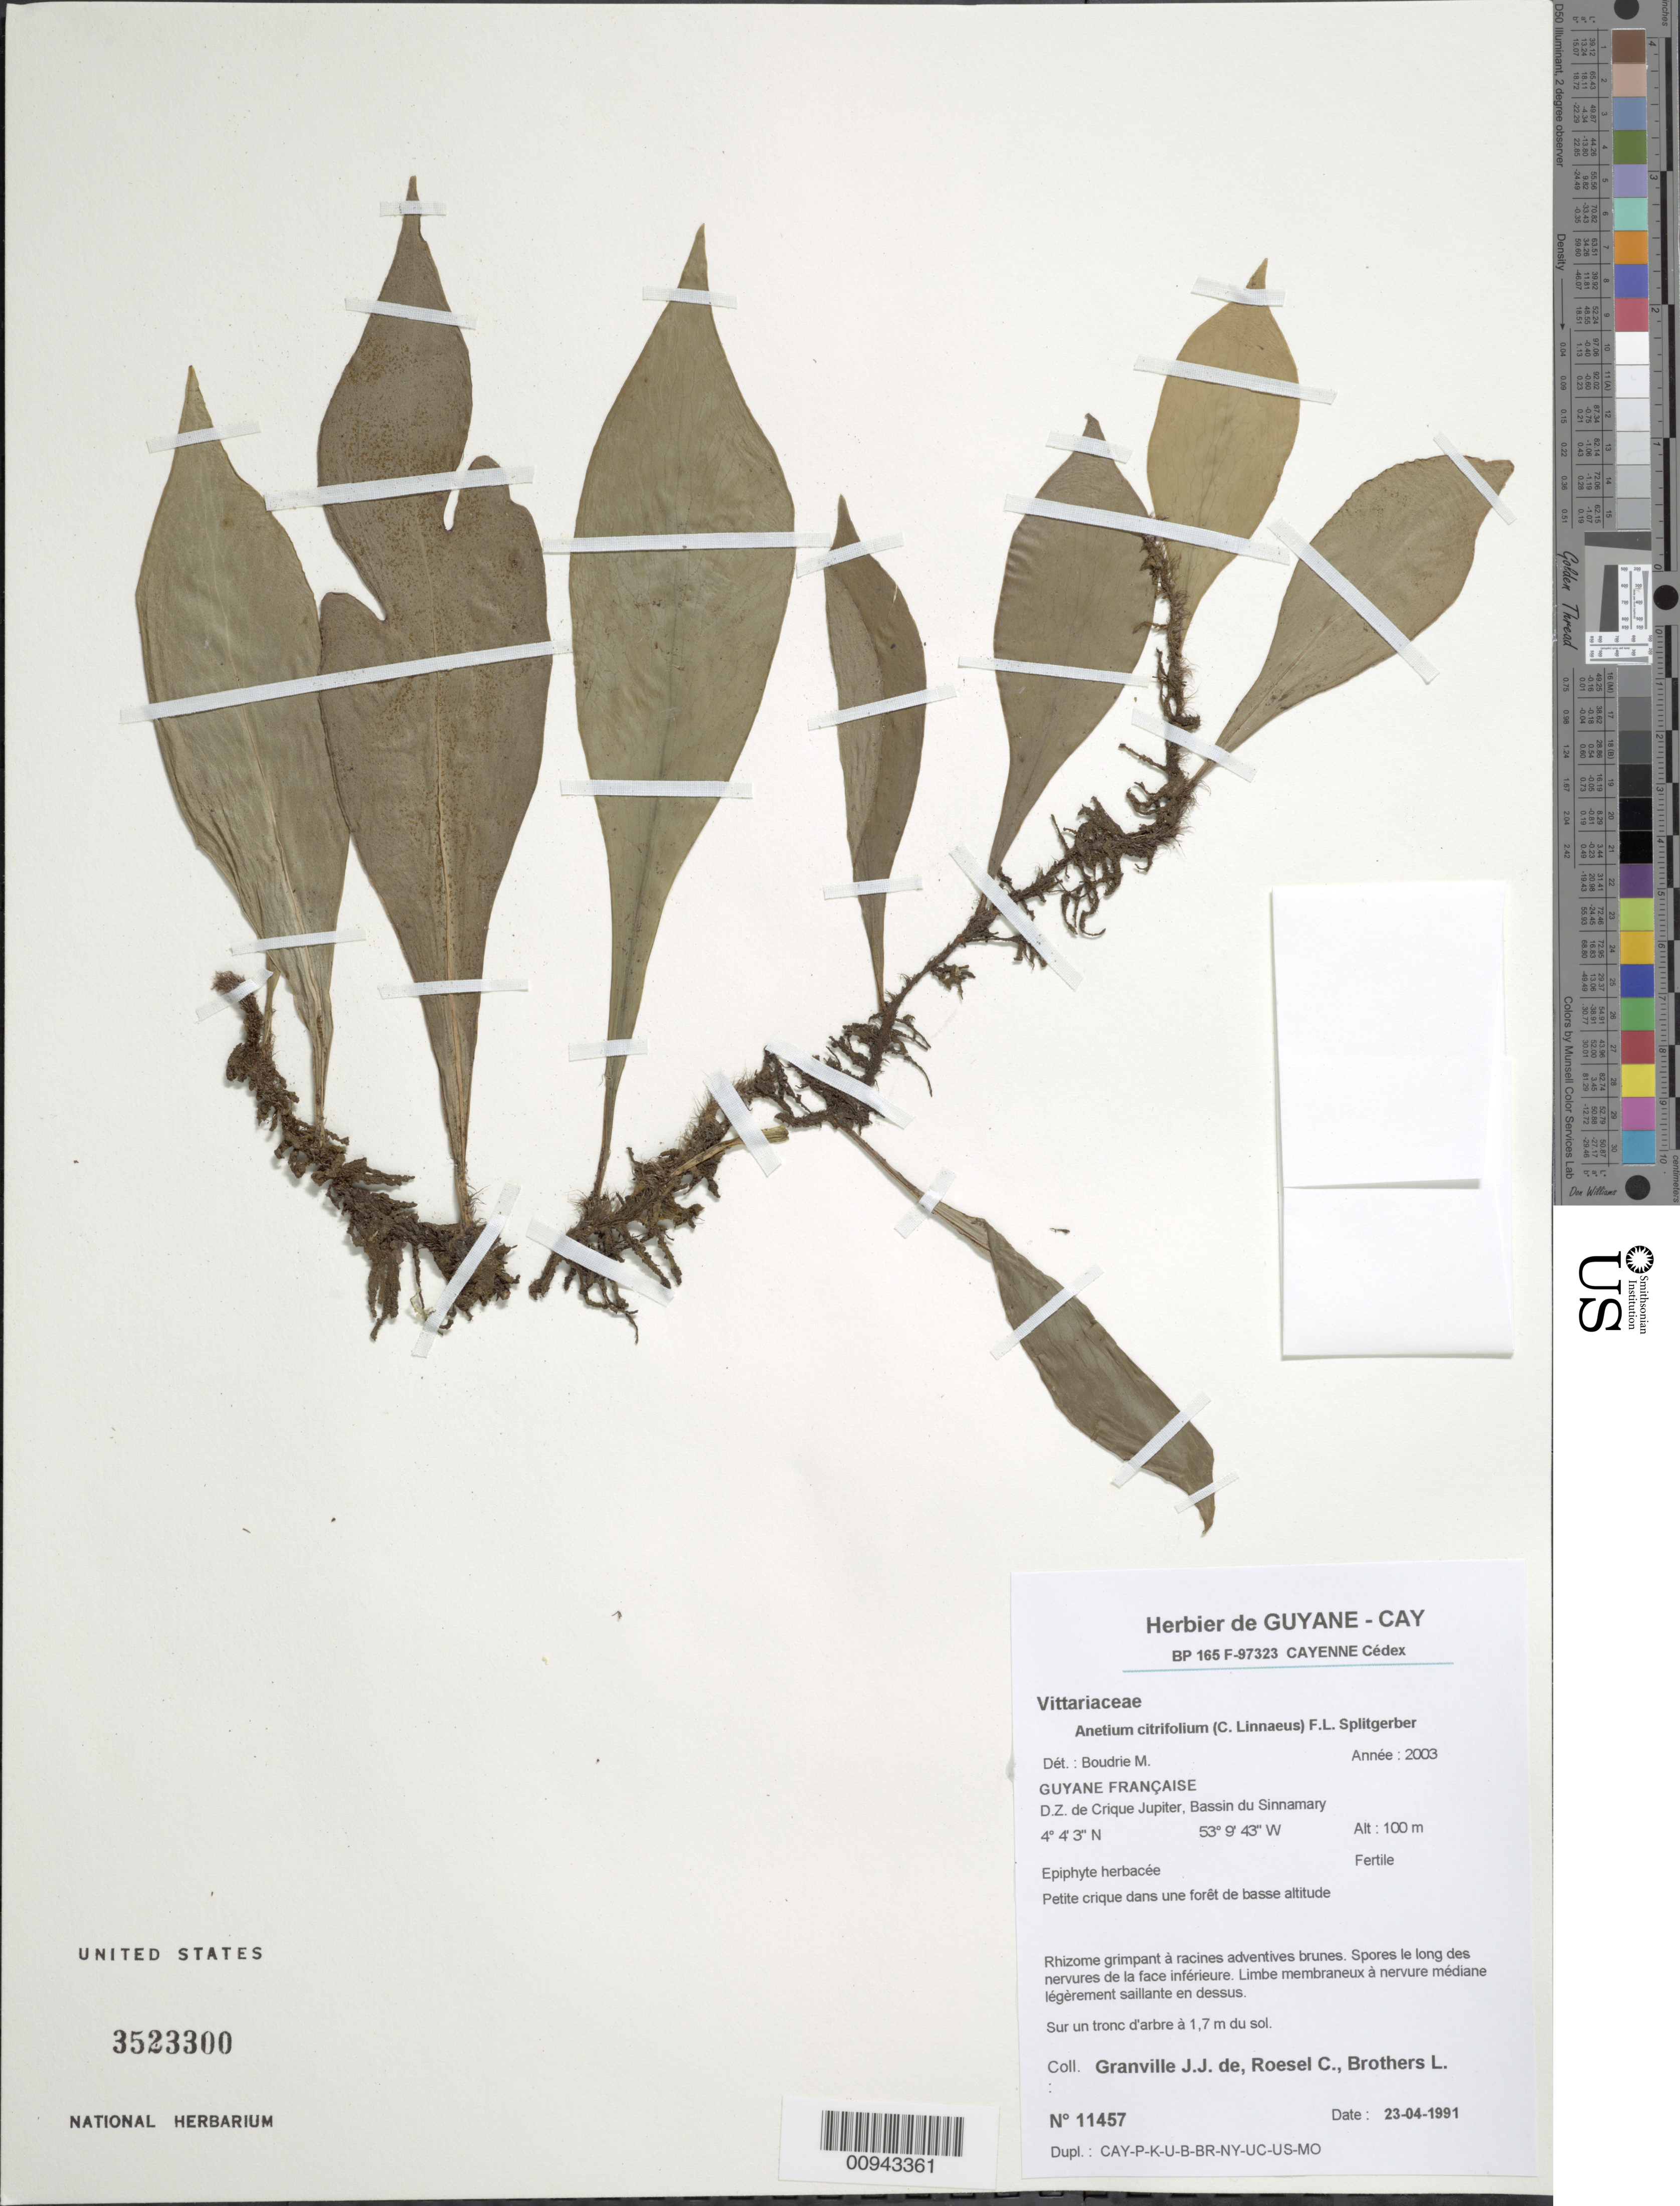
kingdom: Plantae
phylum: Tracheophyta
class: Polypodiopsida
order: Polypodiales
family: Pteridaceae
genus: Anetium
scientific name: Anetium citrifolium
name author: (L.) Splitg.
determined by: Boudrie, M.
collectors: J.-J. de Granville, C. S. Roesel & L. Brothers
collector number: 11457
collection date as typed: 23-Apr-91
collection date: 1991-04-23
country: French Guiana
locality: D.Z. de Crique Jupiter, Bassin du Sinnamary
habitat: Petite crique dans une foret de basse altitude. Sur un tronc d'arbre a 1.7m du sol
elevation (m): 100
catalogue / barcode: US 3523300